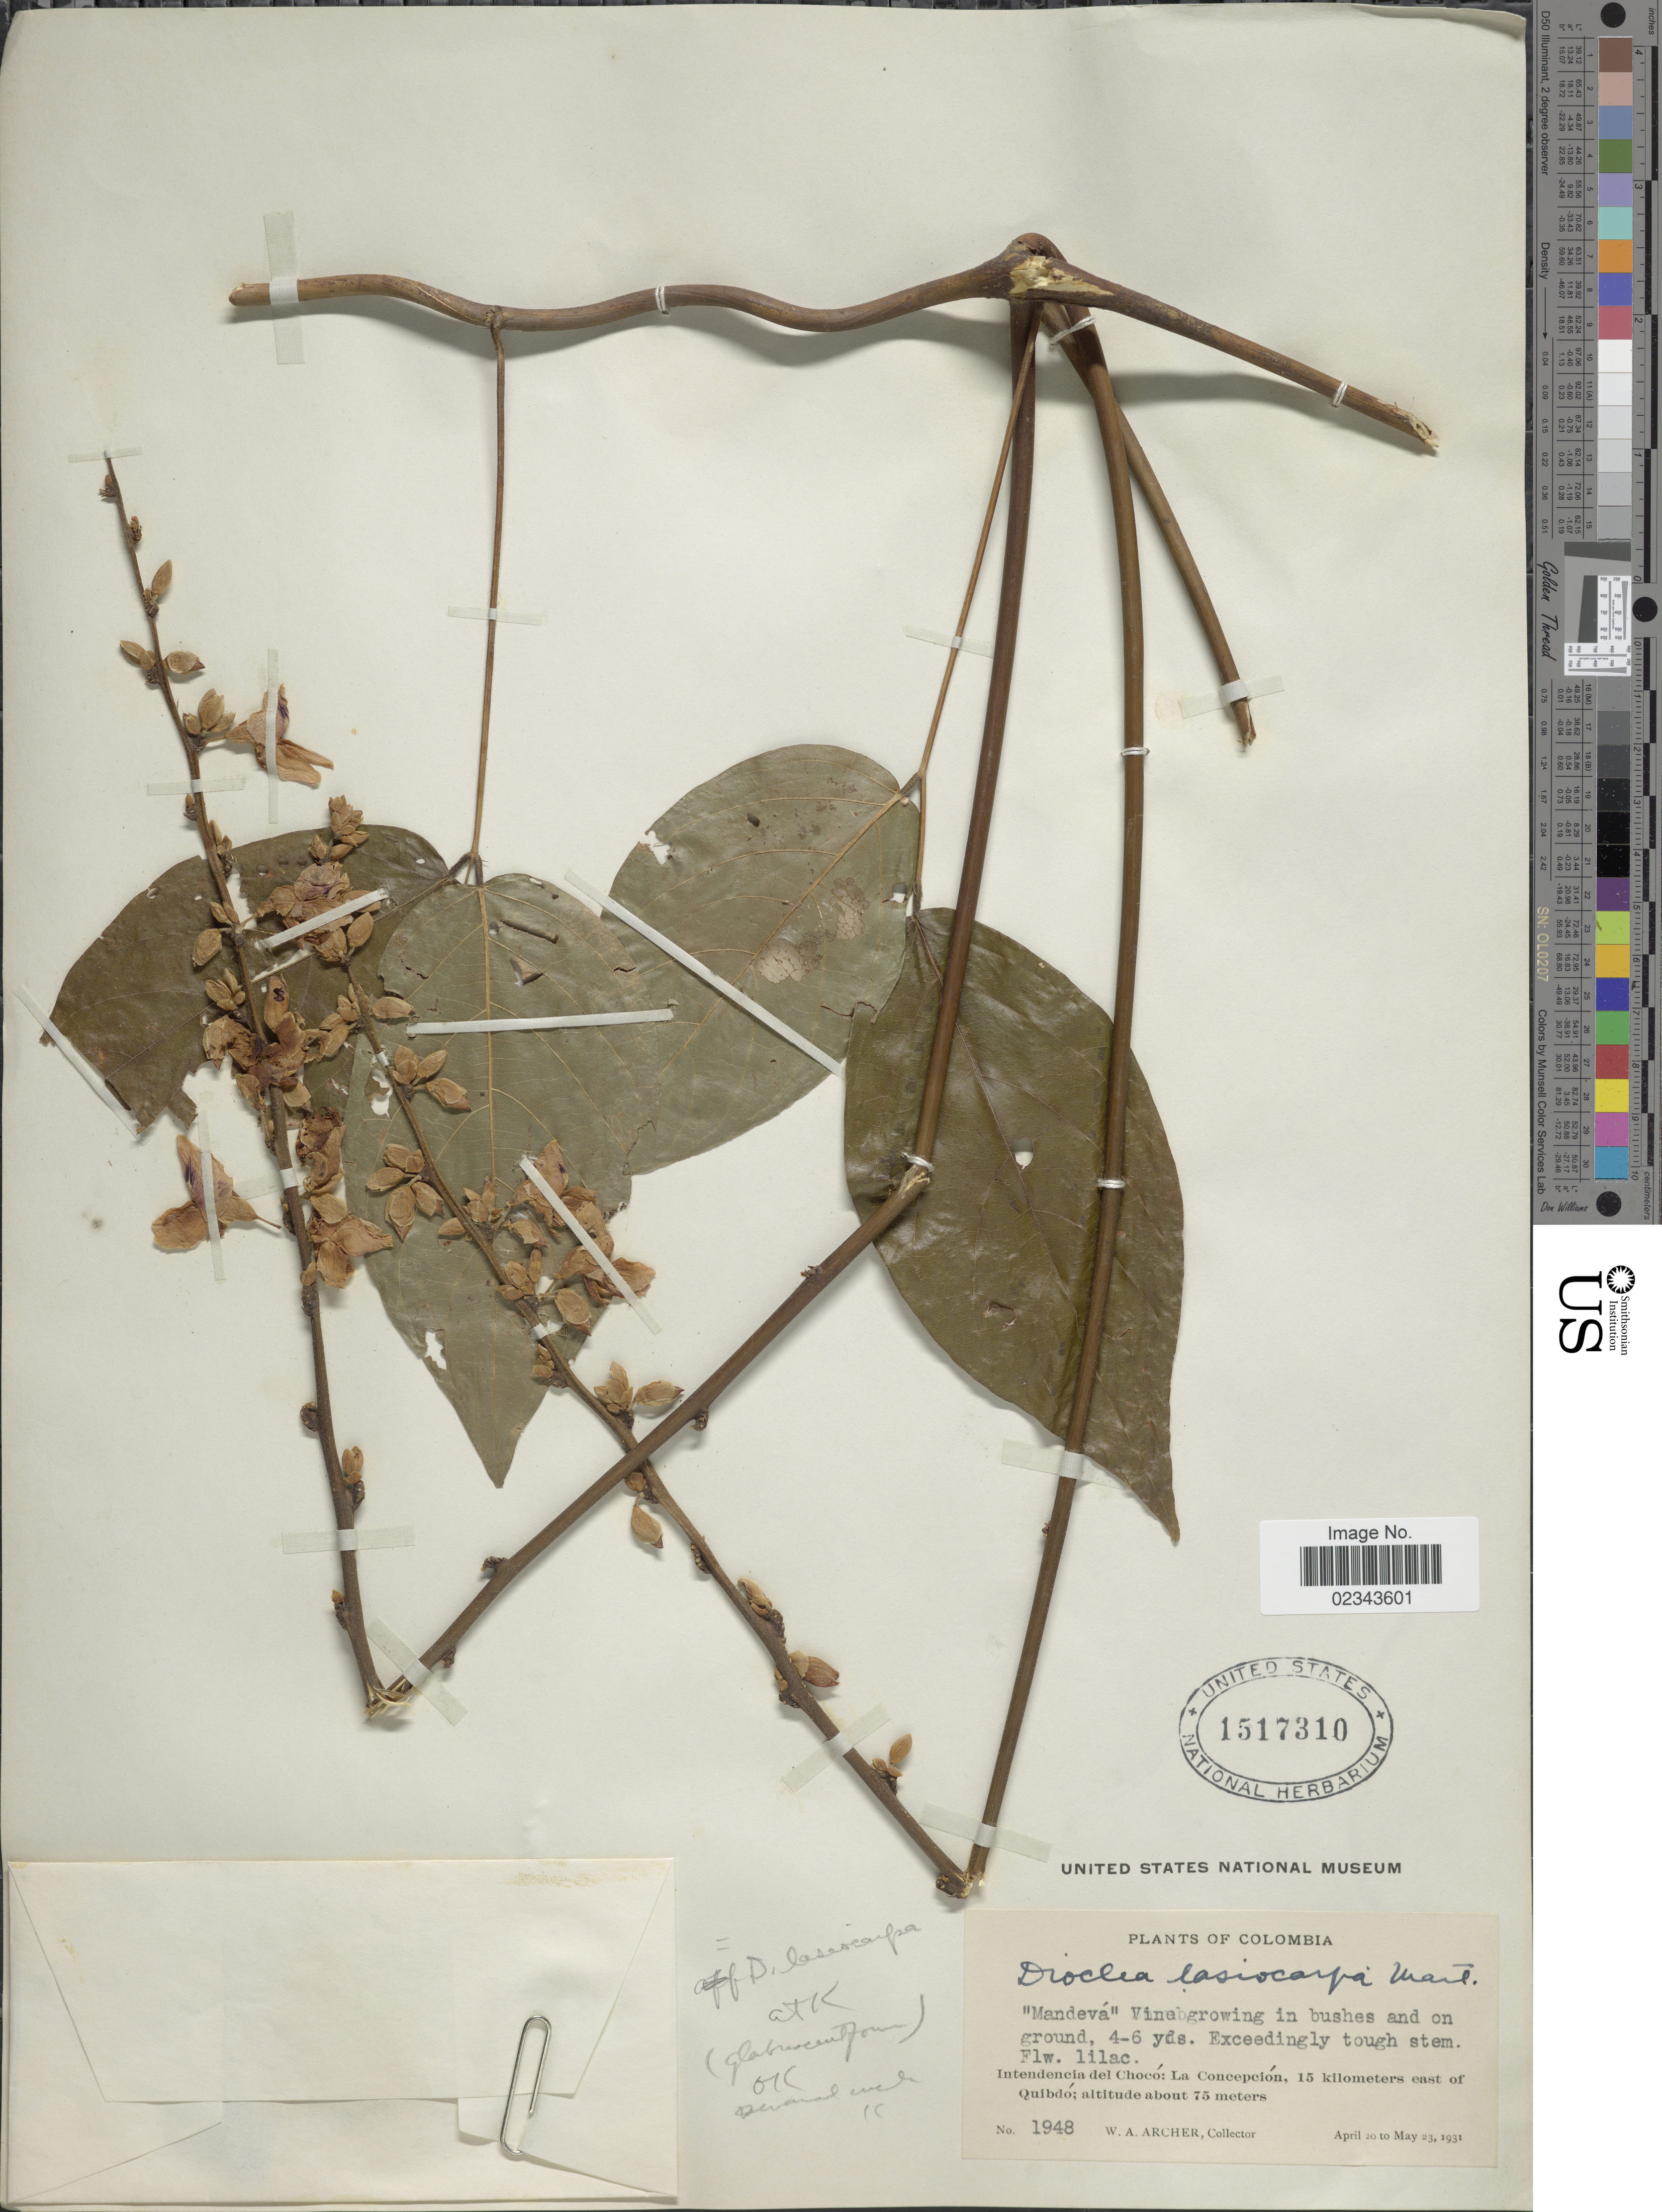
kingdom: Plantae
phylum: Tracheophyta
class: Magnoliopsida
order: Fabales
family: Fabaceae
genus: Dioclea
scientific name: Dioclea virgata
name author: (Rich.) Amshoff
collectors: W. A. Archer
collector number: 1948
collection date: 1931-04-20/1931-05-23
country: Colombia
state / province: Chocó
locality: Intendencia del Choco: La Concepcion, 15 kilometers east of Quibdo.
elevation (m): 75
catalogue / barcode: US 1517310